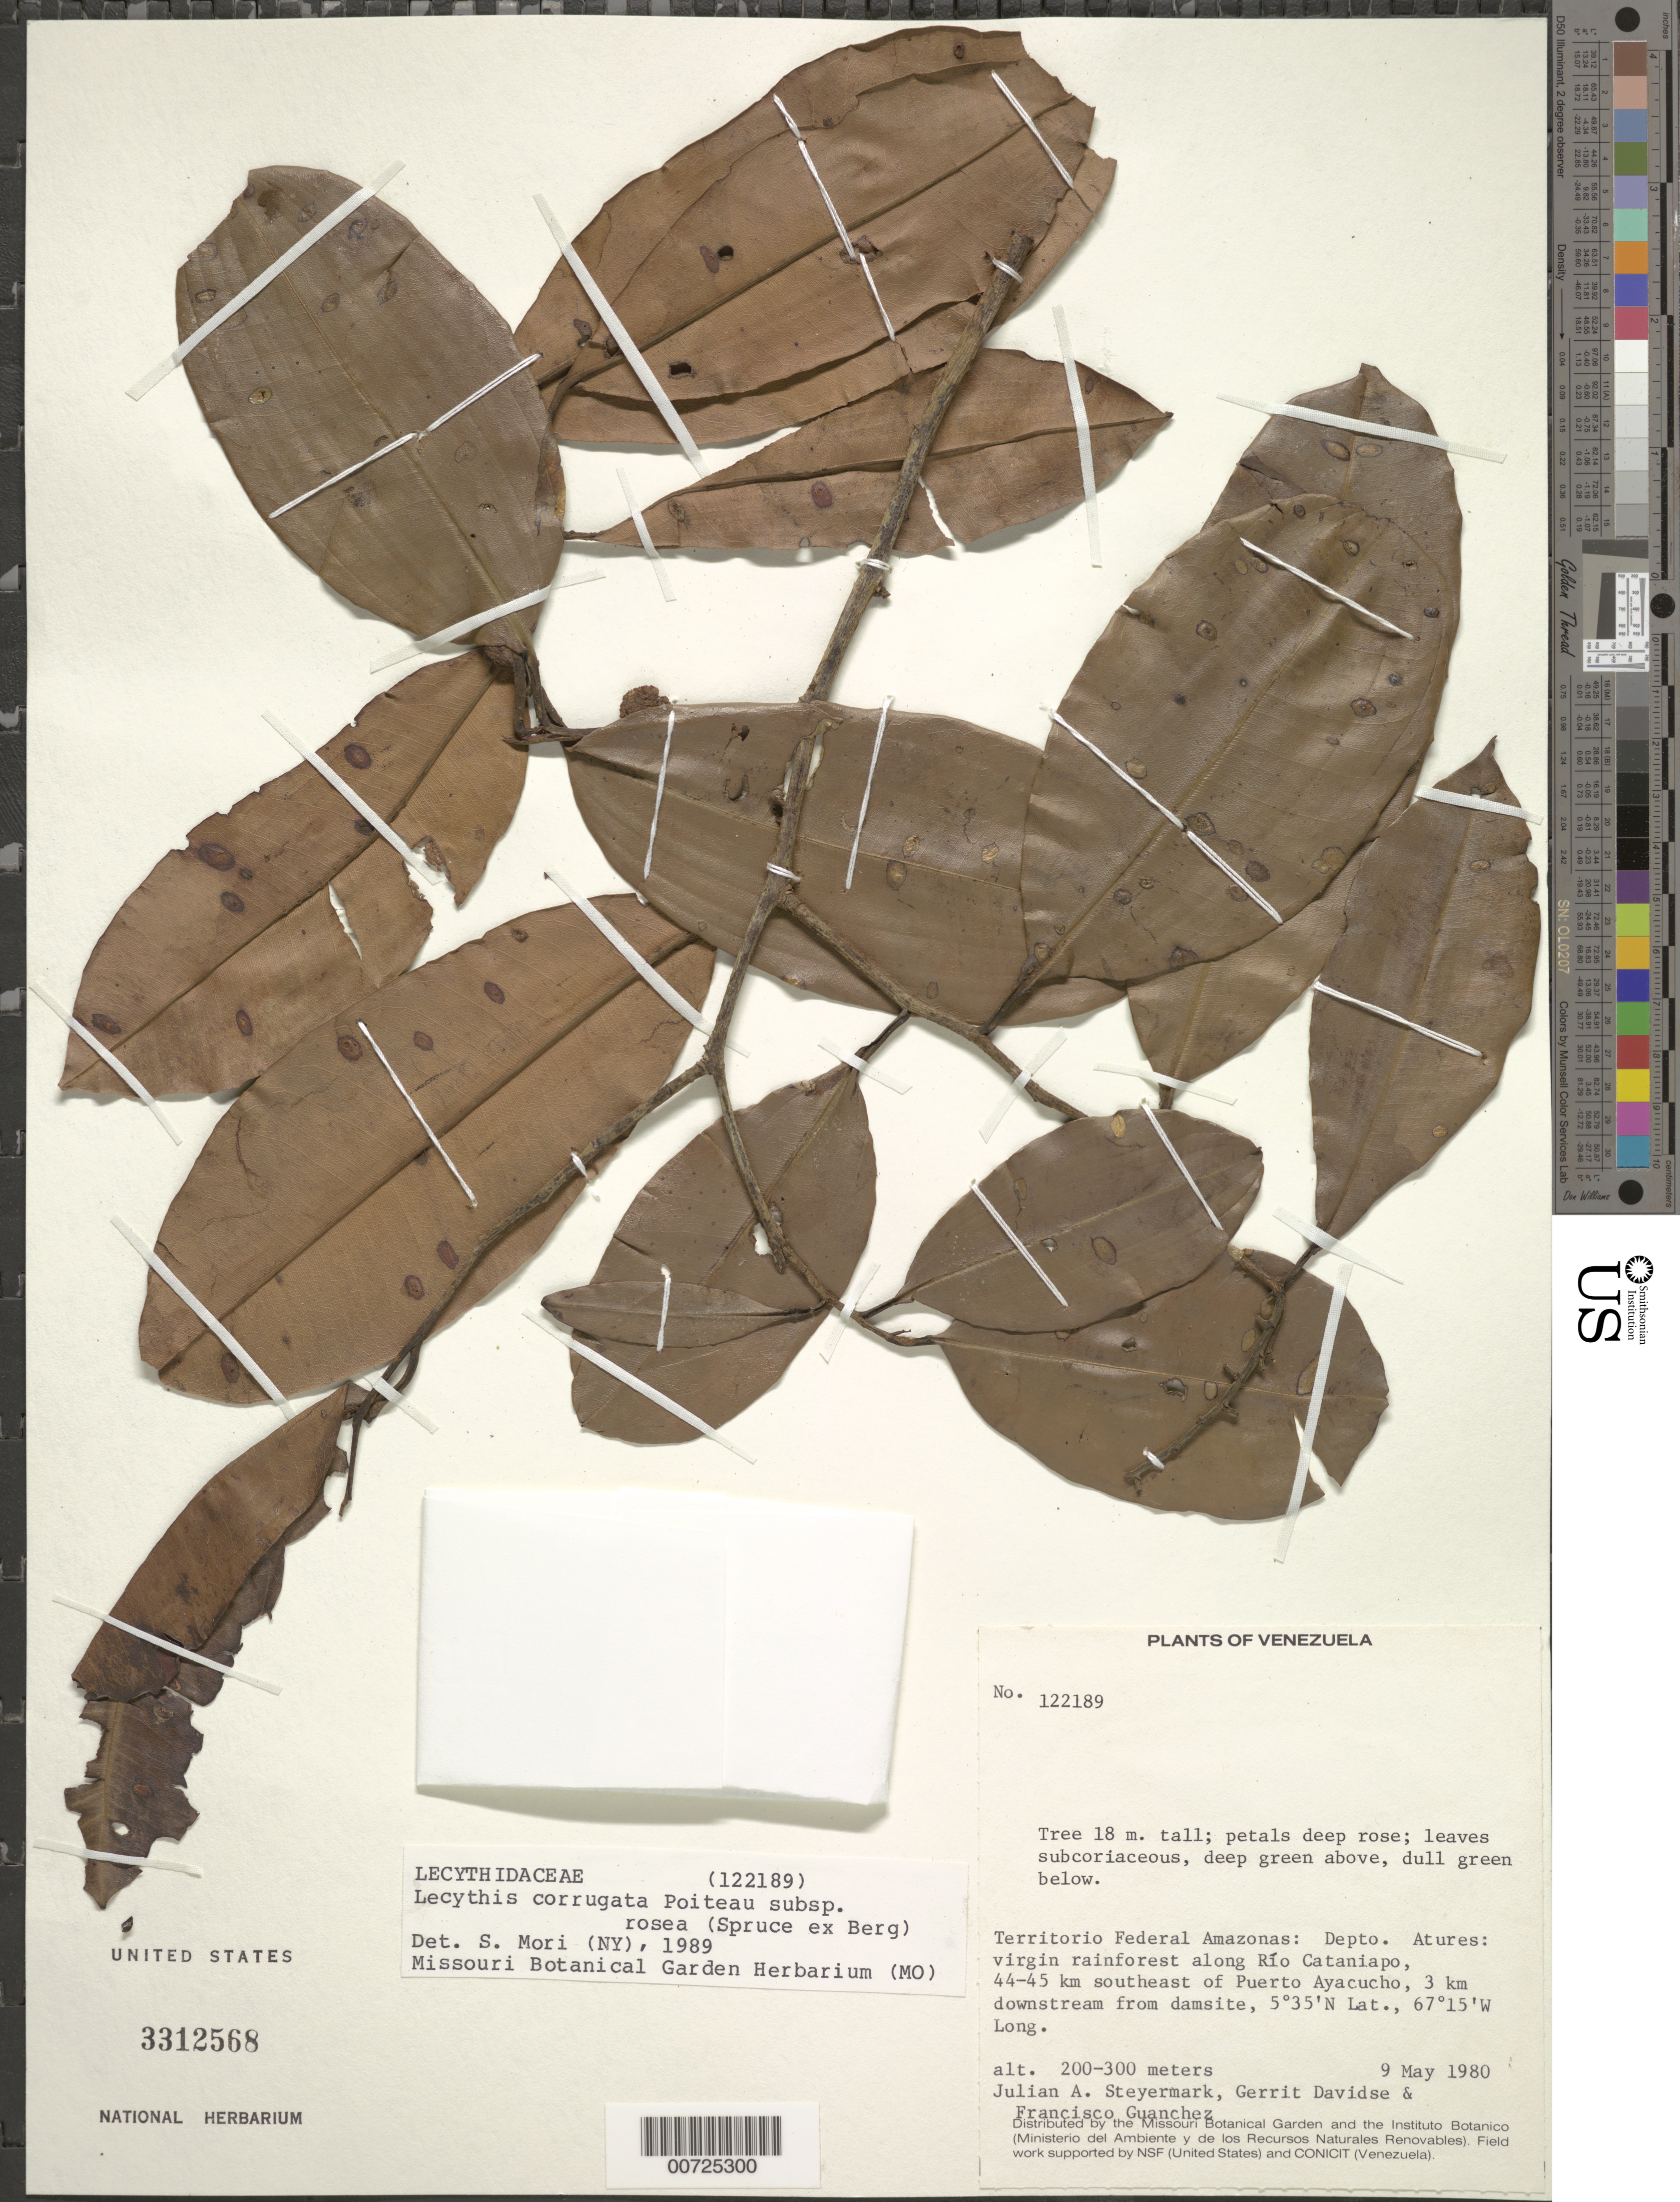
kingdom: Plantae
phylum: Tracheophyta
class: Magnoliopsida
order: Ericales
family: Lecythidaceae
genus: Lecythis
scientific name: Lecythis corrugata subsp. rosea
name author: (O. Berg) S.A. Mori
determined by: Mori, Scott A.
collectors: J. Steyermark, G. Davidse & F. Guánchez M.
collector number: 122189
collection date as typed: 9-May-80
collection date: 1980-05-09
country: Venezuela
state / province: Amazonas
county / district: Atures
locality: Río Cataniapo, 44-45 km SE Puerto Ayacucho, 3 km downstream from damsite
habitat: Virgin rainforest along river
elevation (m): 200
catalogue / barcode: US 3312568